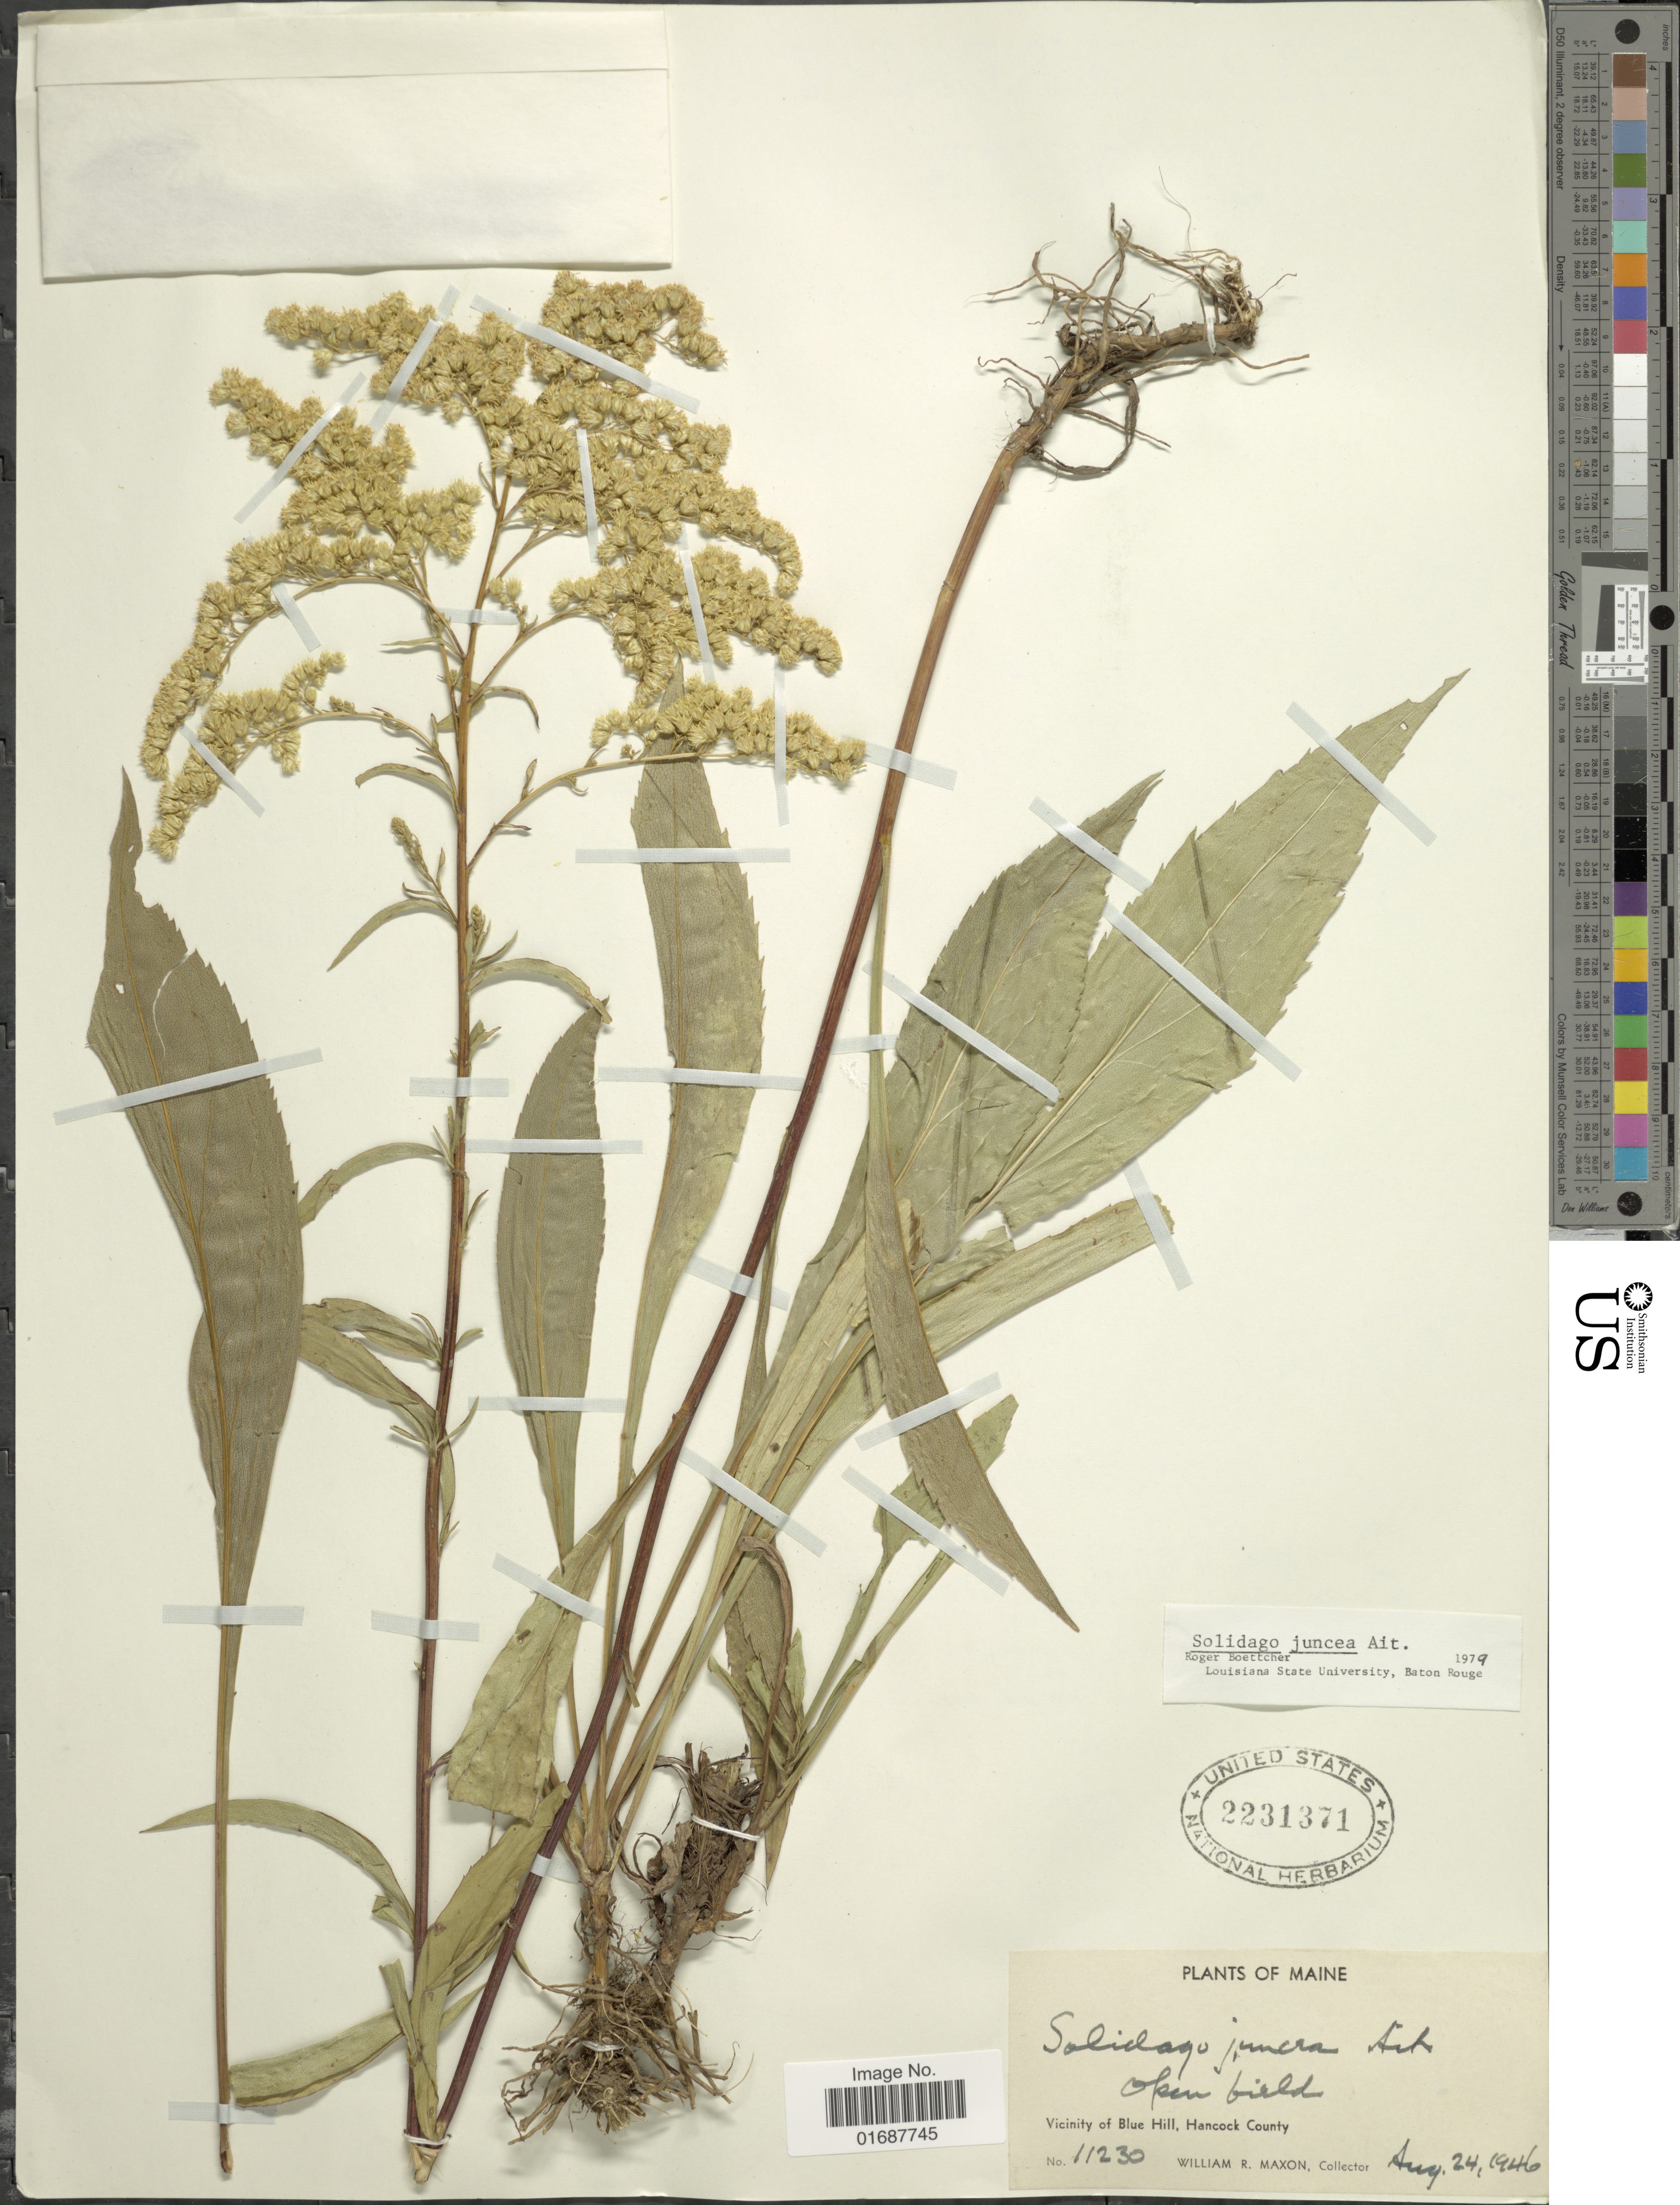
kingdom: Plantae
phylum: Tracheophyta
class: Magnoliopsida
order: Asterales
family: Asteraceae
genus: Solidago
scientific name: Solidago juncea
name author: Aiton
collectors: W. R. Maxon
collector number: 11230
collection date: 1946-08-24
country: United States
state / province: Maine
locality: Vicinity of Blue Hill, Hancock County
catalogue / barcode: US 2231371